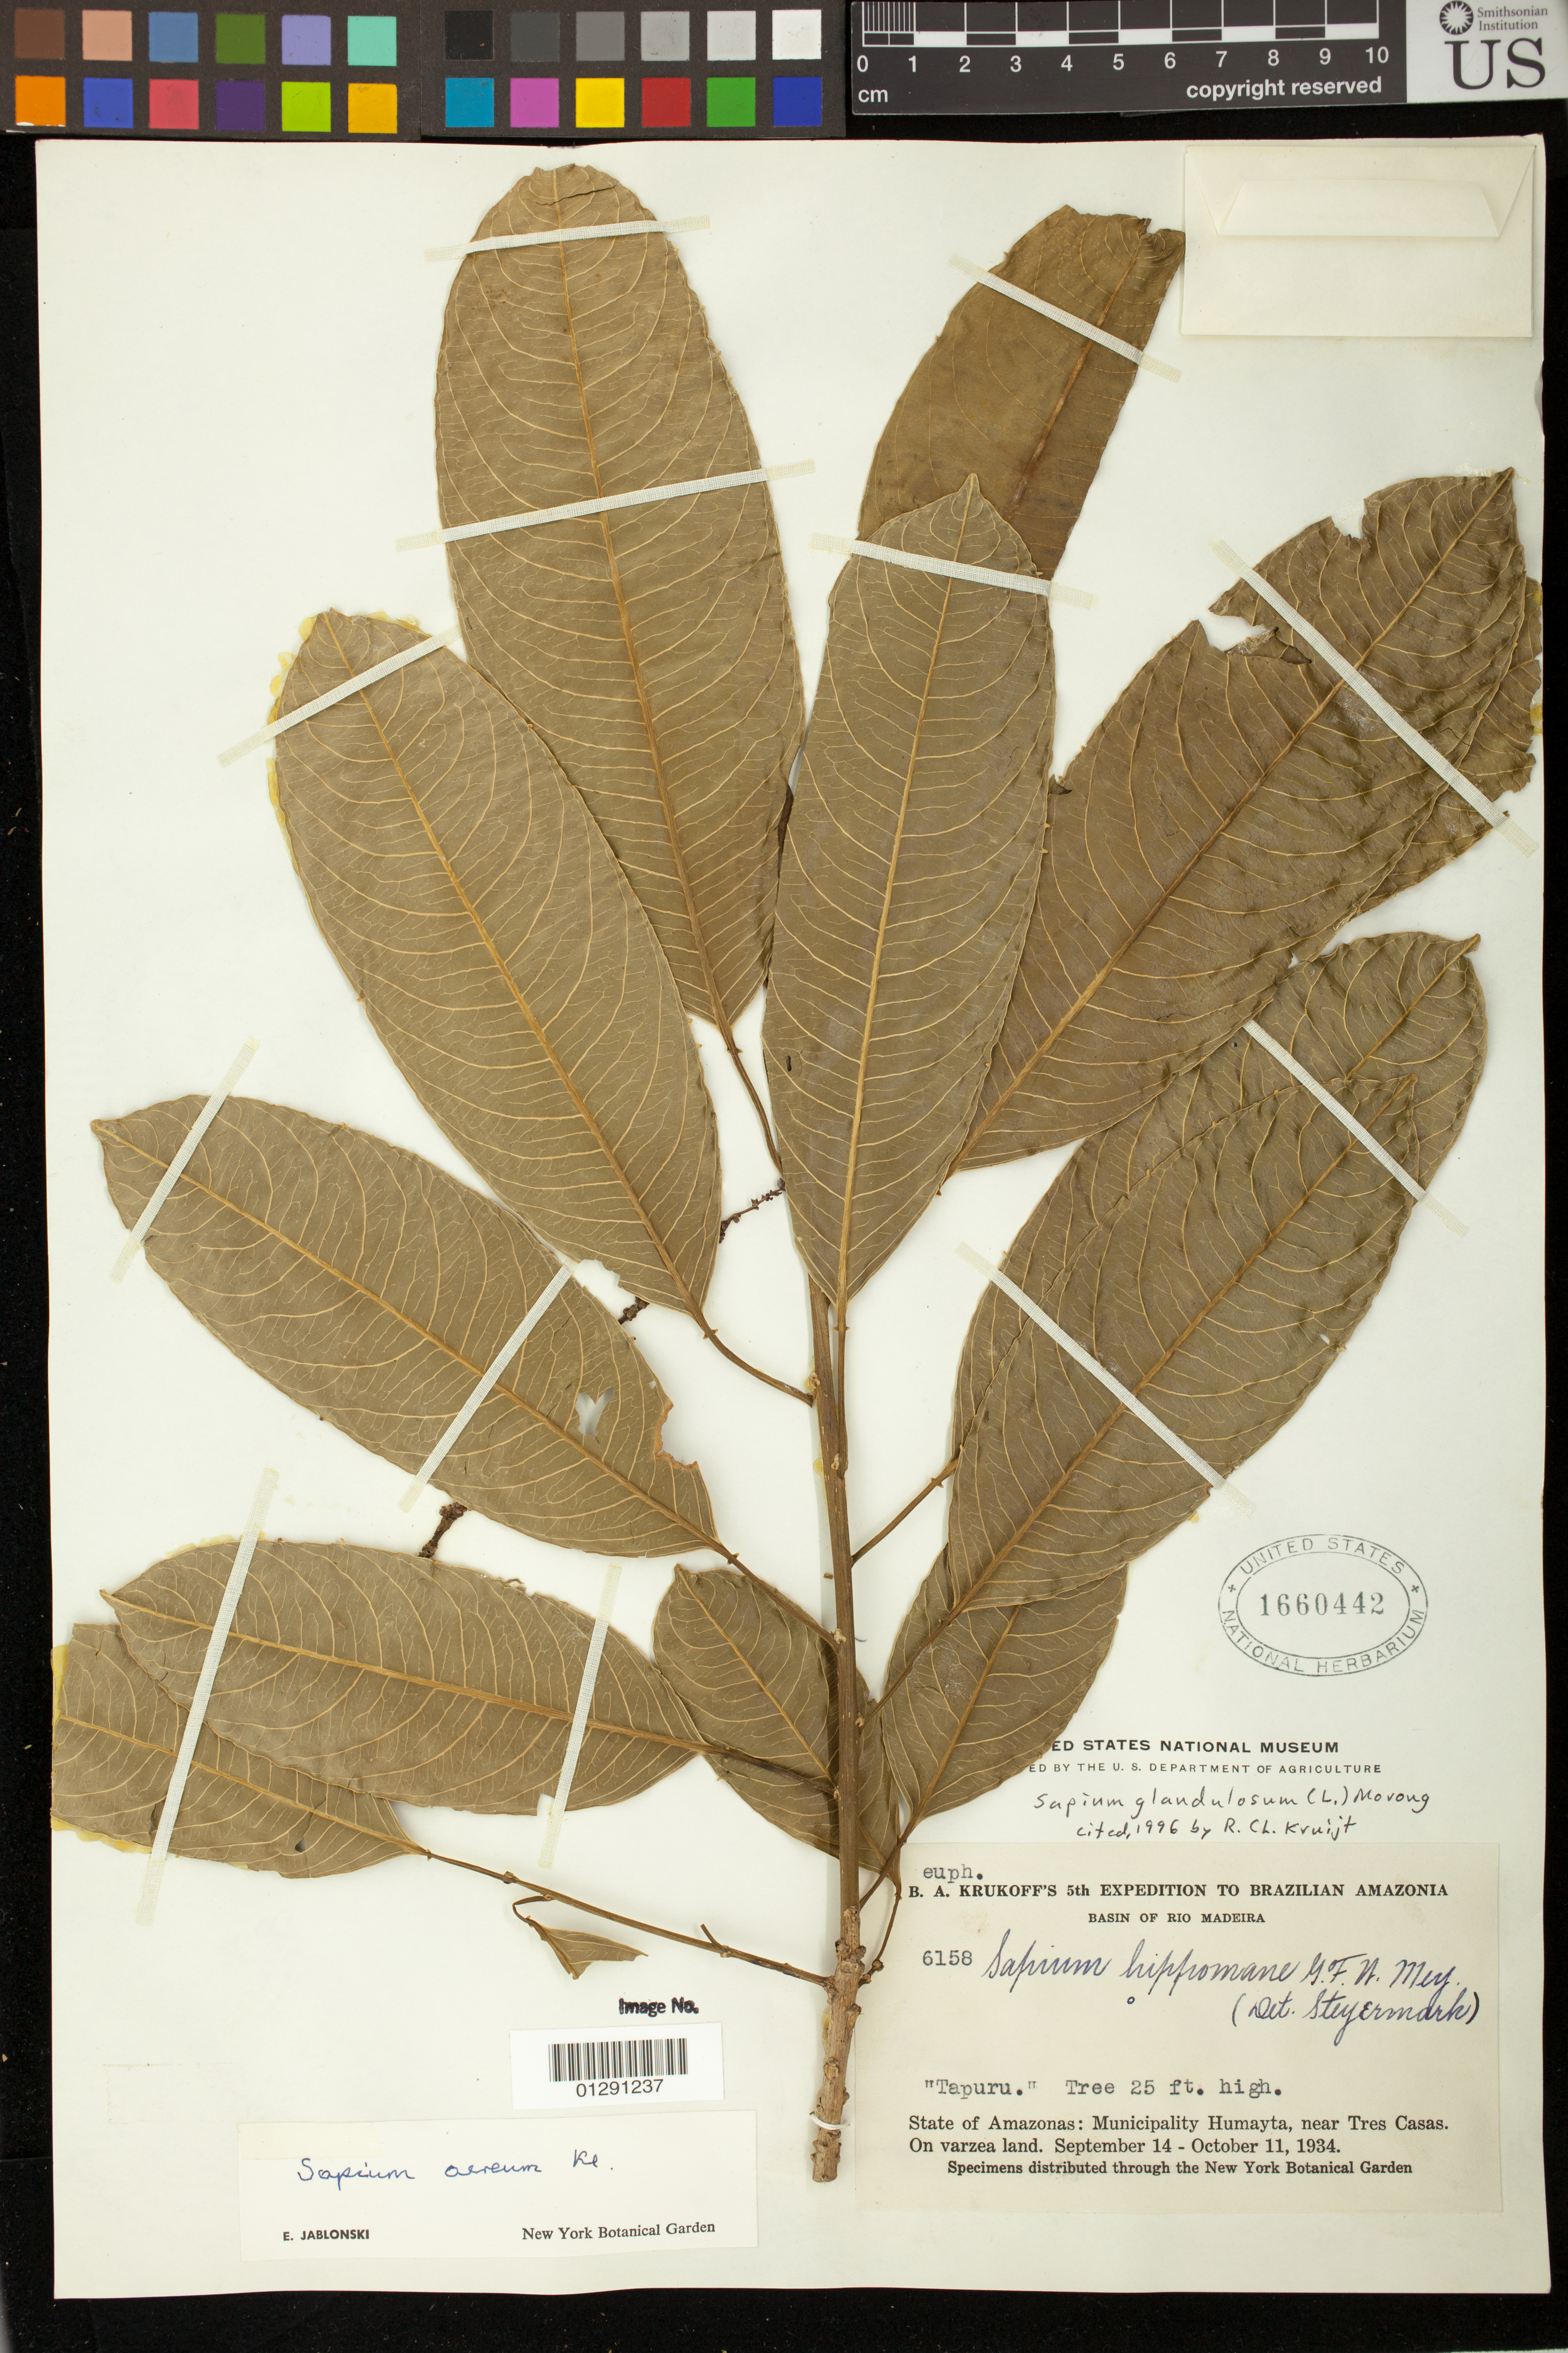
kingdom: Plantae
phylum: Tracheophyta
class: Magnoliopsida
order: Malpighiales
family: Euphorbiaceae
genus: Sapium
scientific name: Sapium glandulatum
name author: (Vell.) Pax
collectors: B. A. Krukoff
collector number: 6158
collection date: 1934-09-14/1934-10-11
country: Brazil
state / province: Amazonas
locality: Municipality Humayta, near Tres Casas. On varzea land. Basin of Rio Madeira.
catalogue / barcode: US 1660442